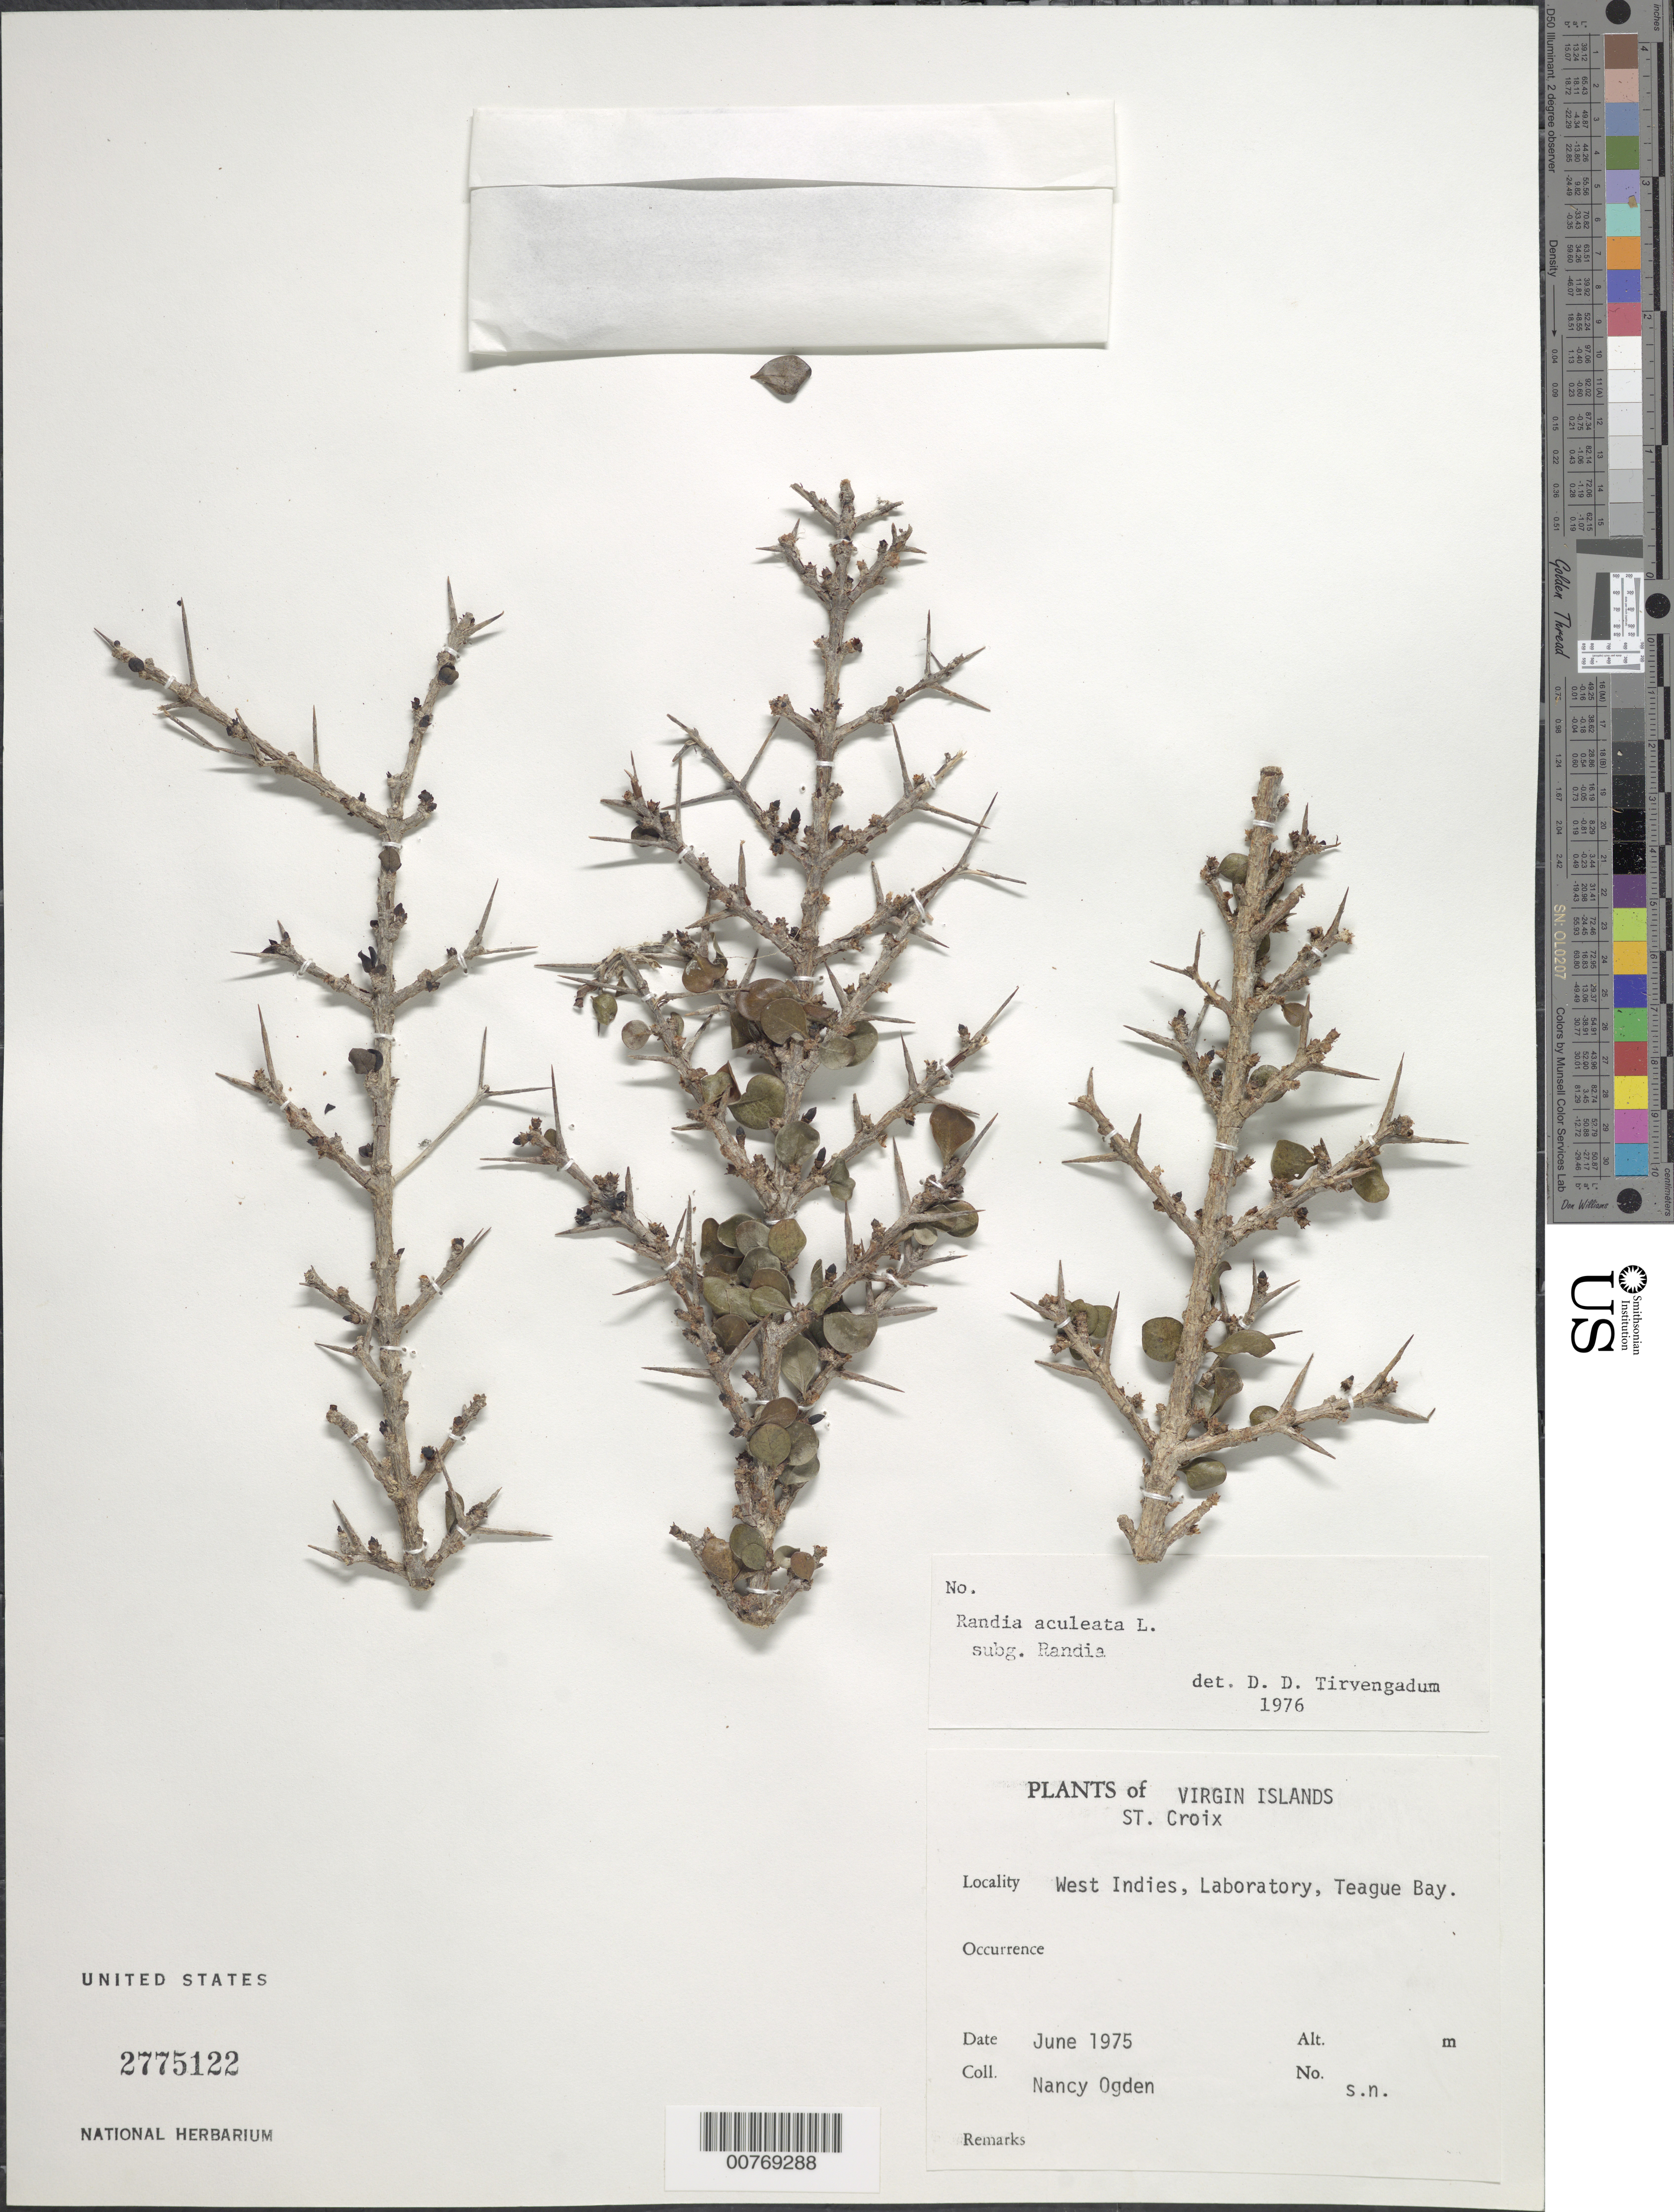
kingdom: Plantae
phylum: Tracheophyta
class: Magnoliopsida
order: Gentianales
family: Rubiaceae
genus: Randia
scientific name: Randia aculeata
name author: L.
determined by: Tirvengadum, D. D.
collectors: N. Ogden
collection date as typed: Jun 1975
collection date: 1975-06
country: U.S. Virgin Islands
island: St. Croix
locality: Teague Bay, West Indies Laboratory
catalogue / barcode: US 2775122